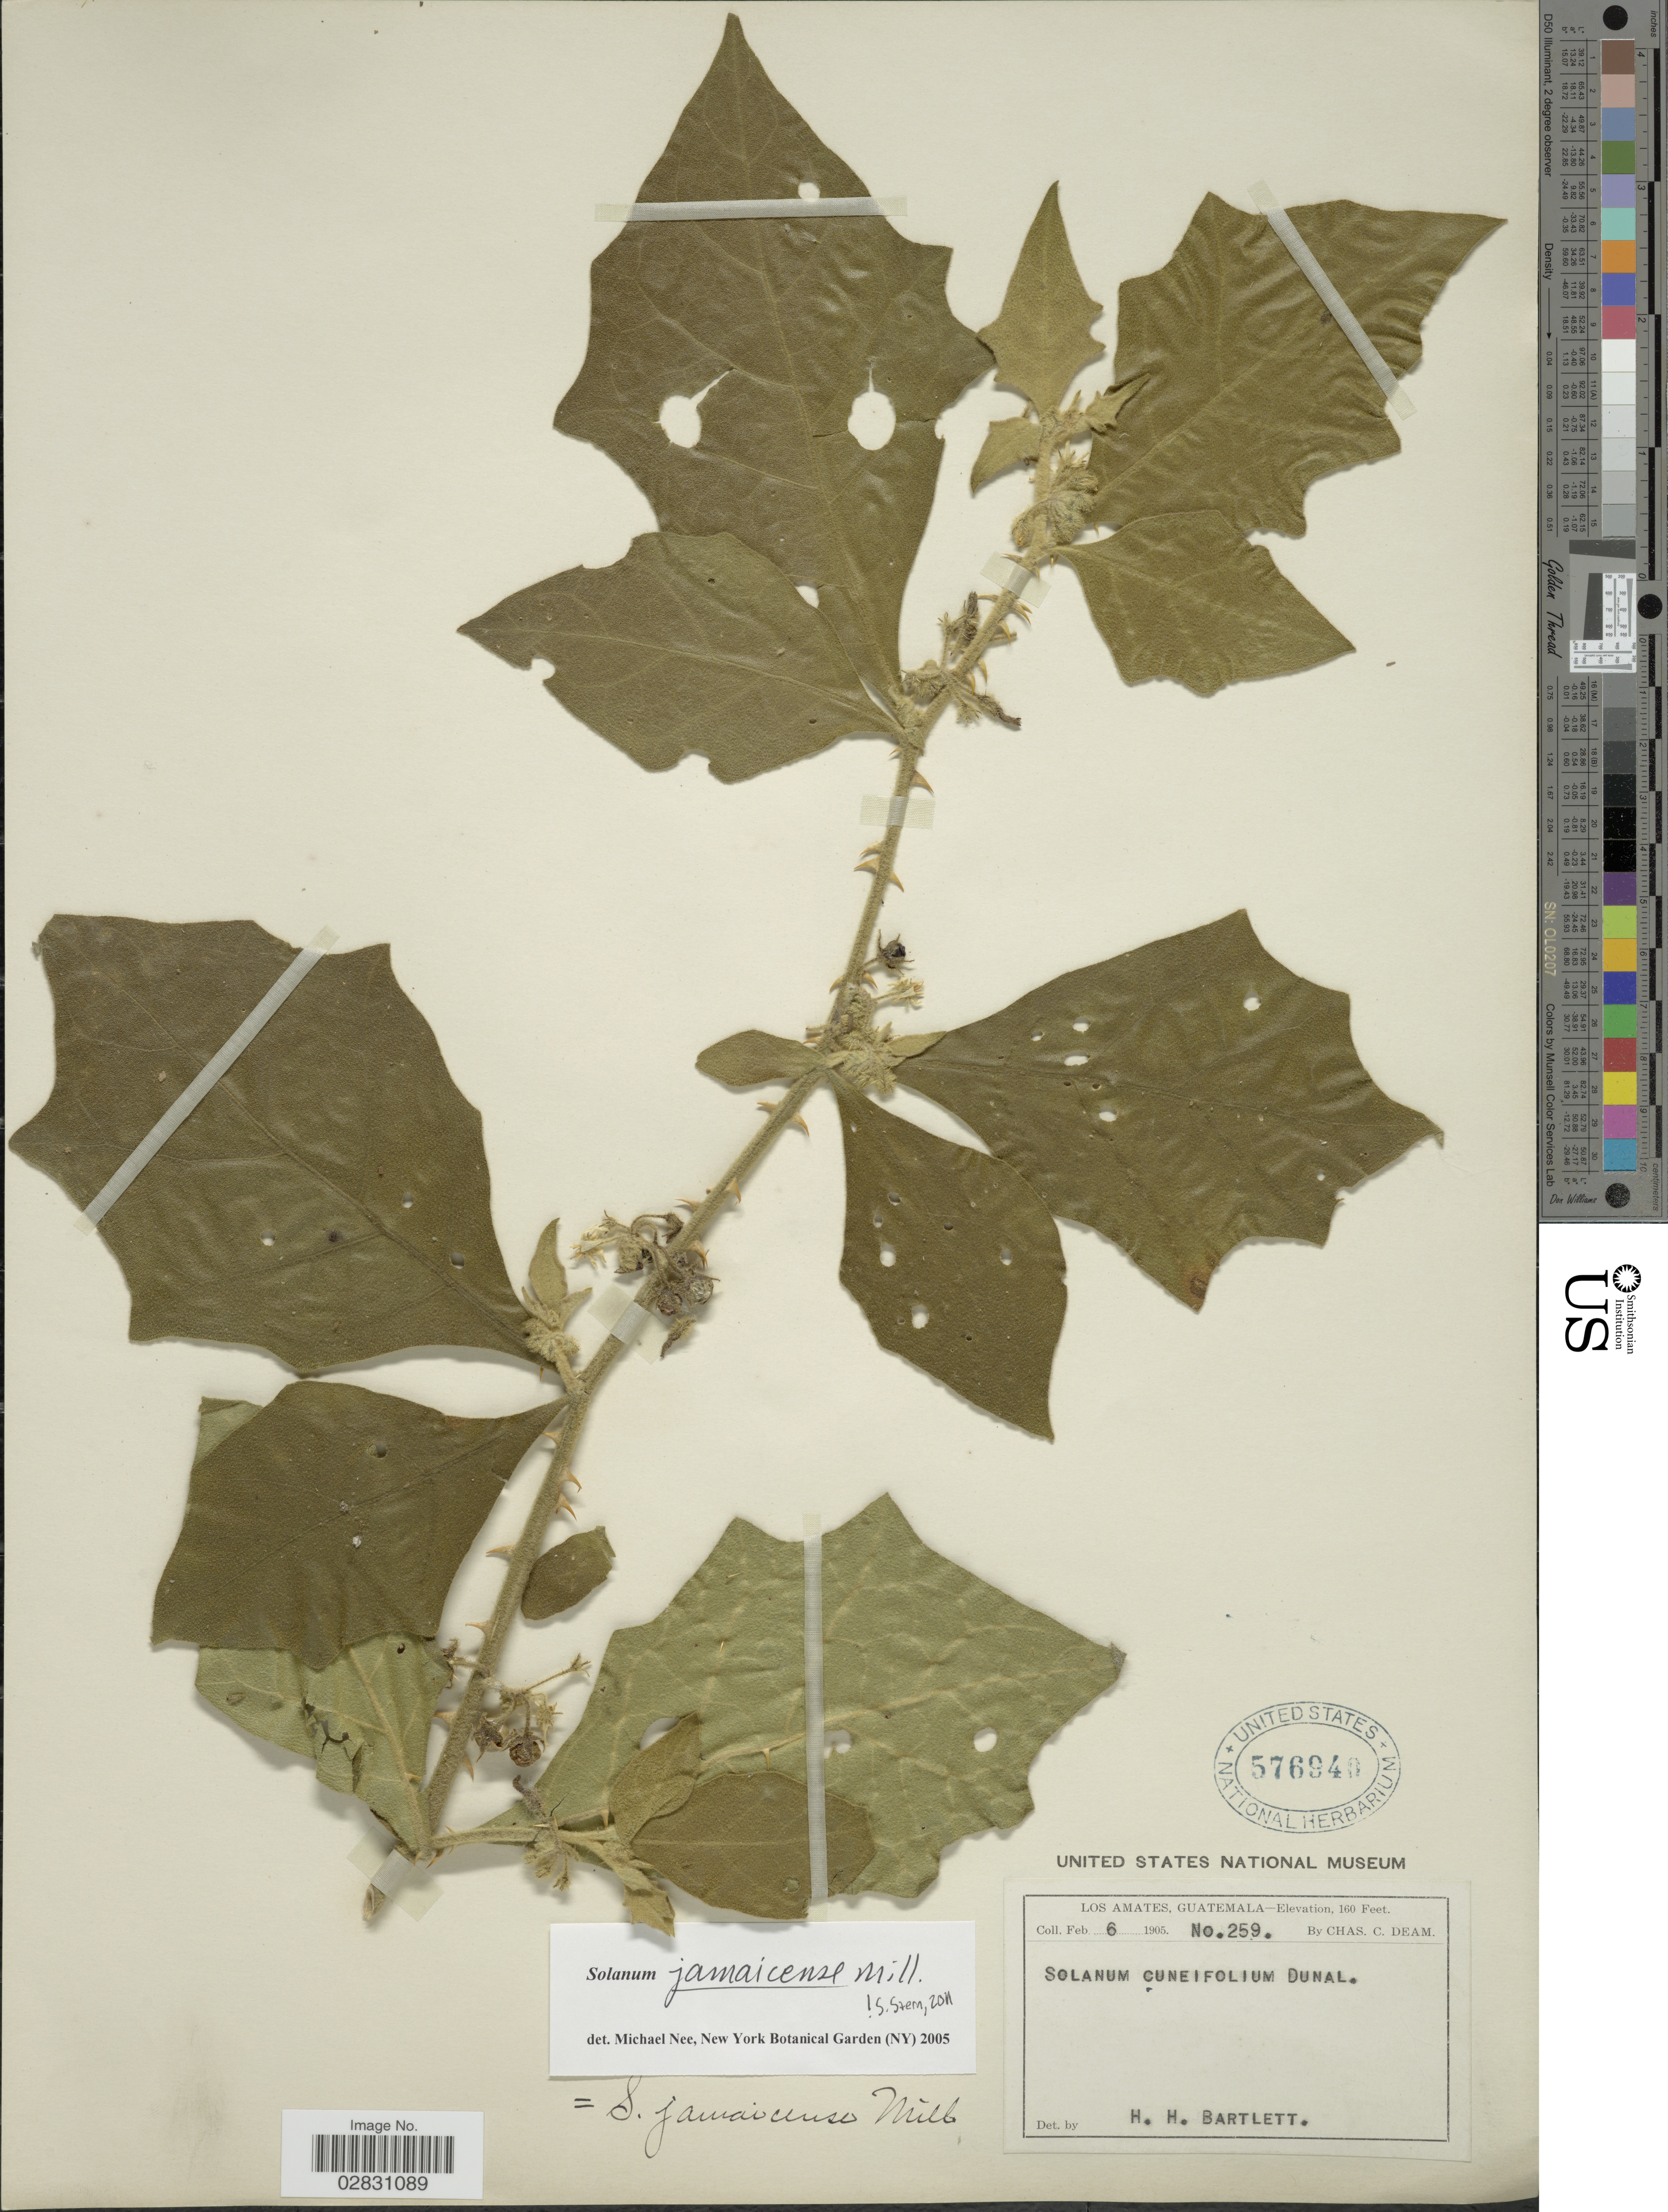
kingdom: Plantae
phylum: Tracheophyta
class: Magnoliopsida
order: Solanales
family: Solanaceae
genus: Solanum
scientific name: Solanum jamaicense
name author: Mill.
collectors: C. C. Deam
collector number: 259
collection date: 1905-02-06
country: Guatemala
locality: Los Amates.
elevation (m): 49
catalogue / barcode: US 576940